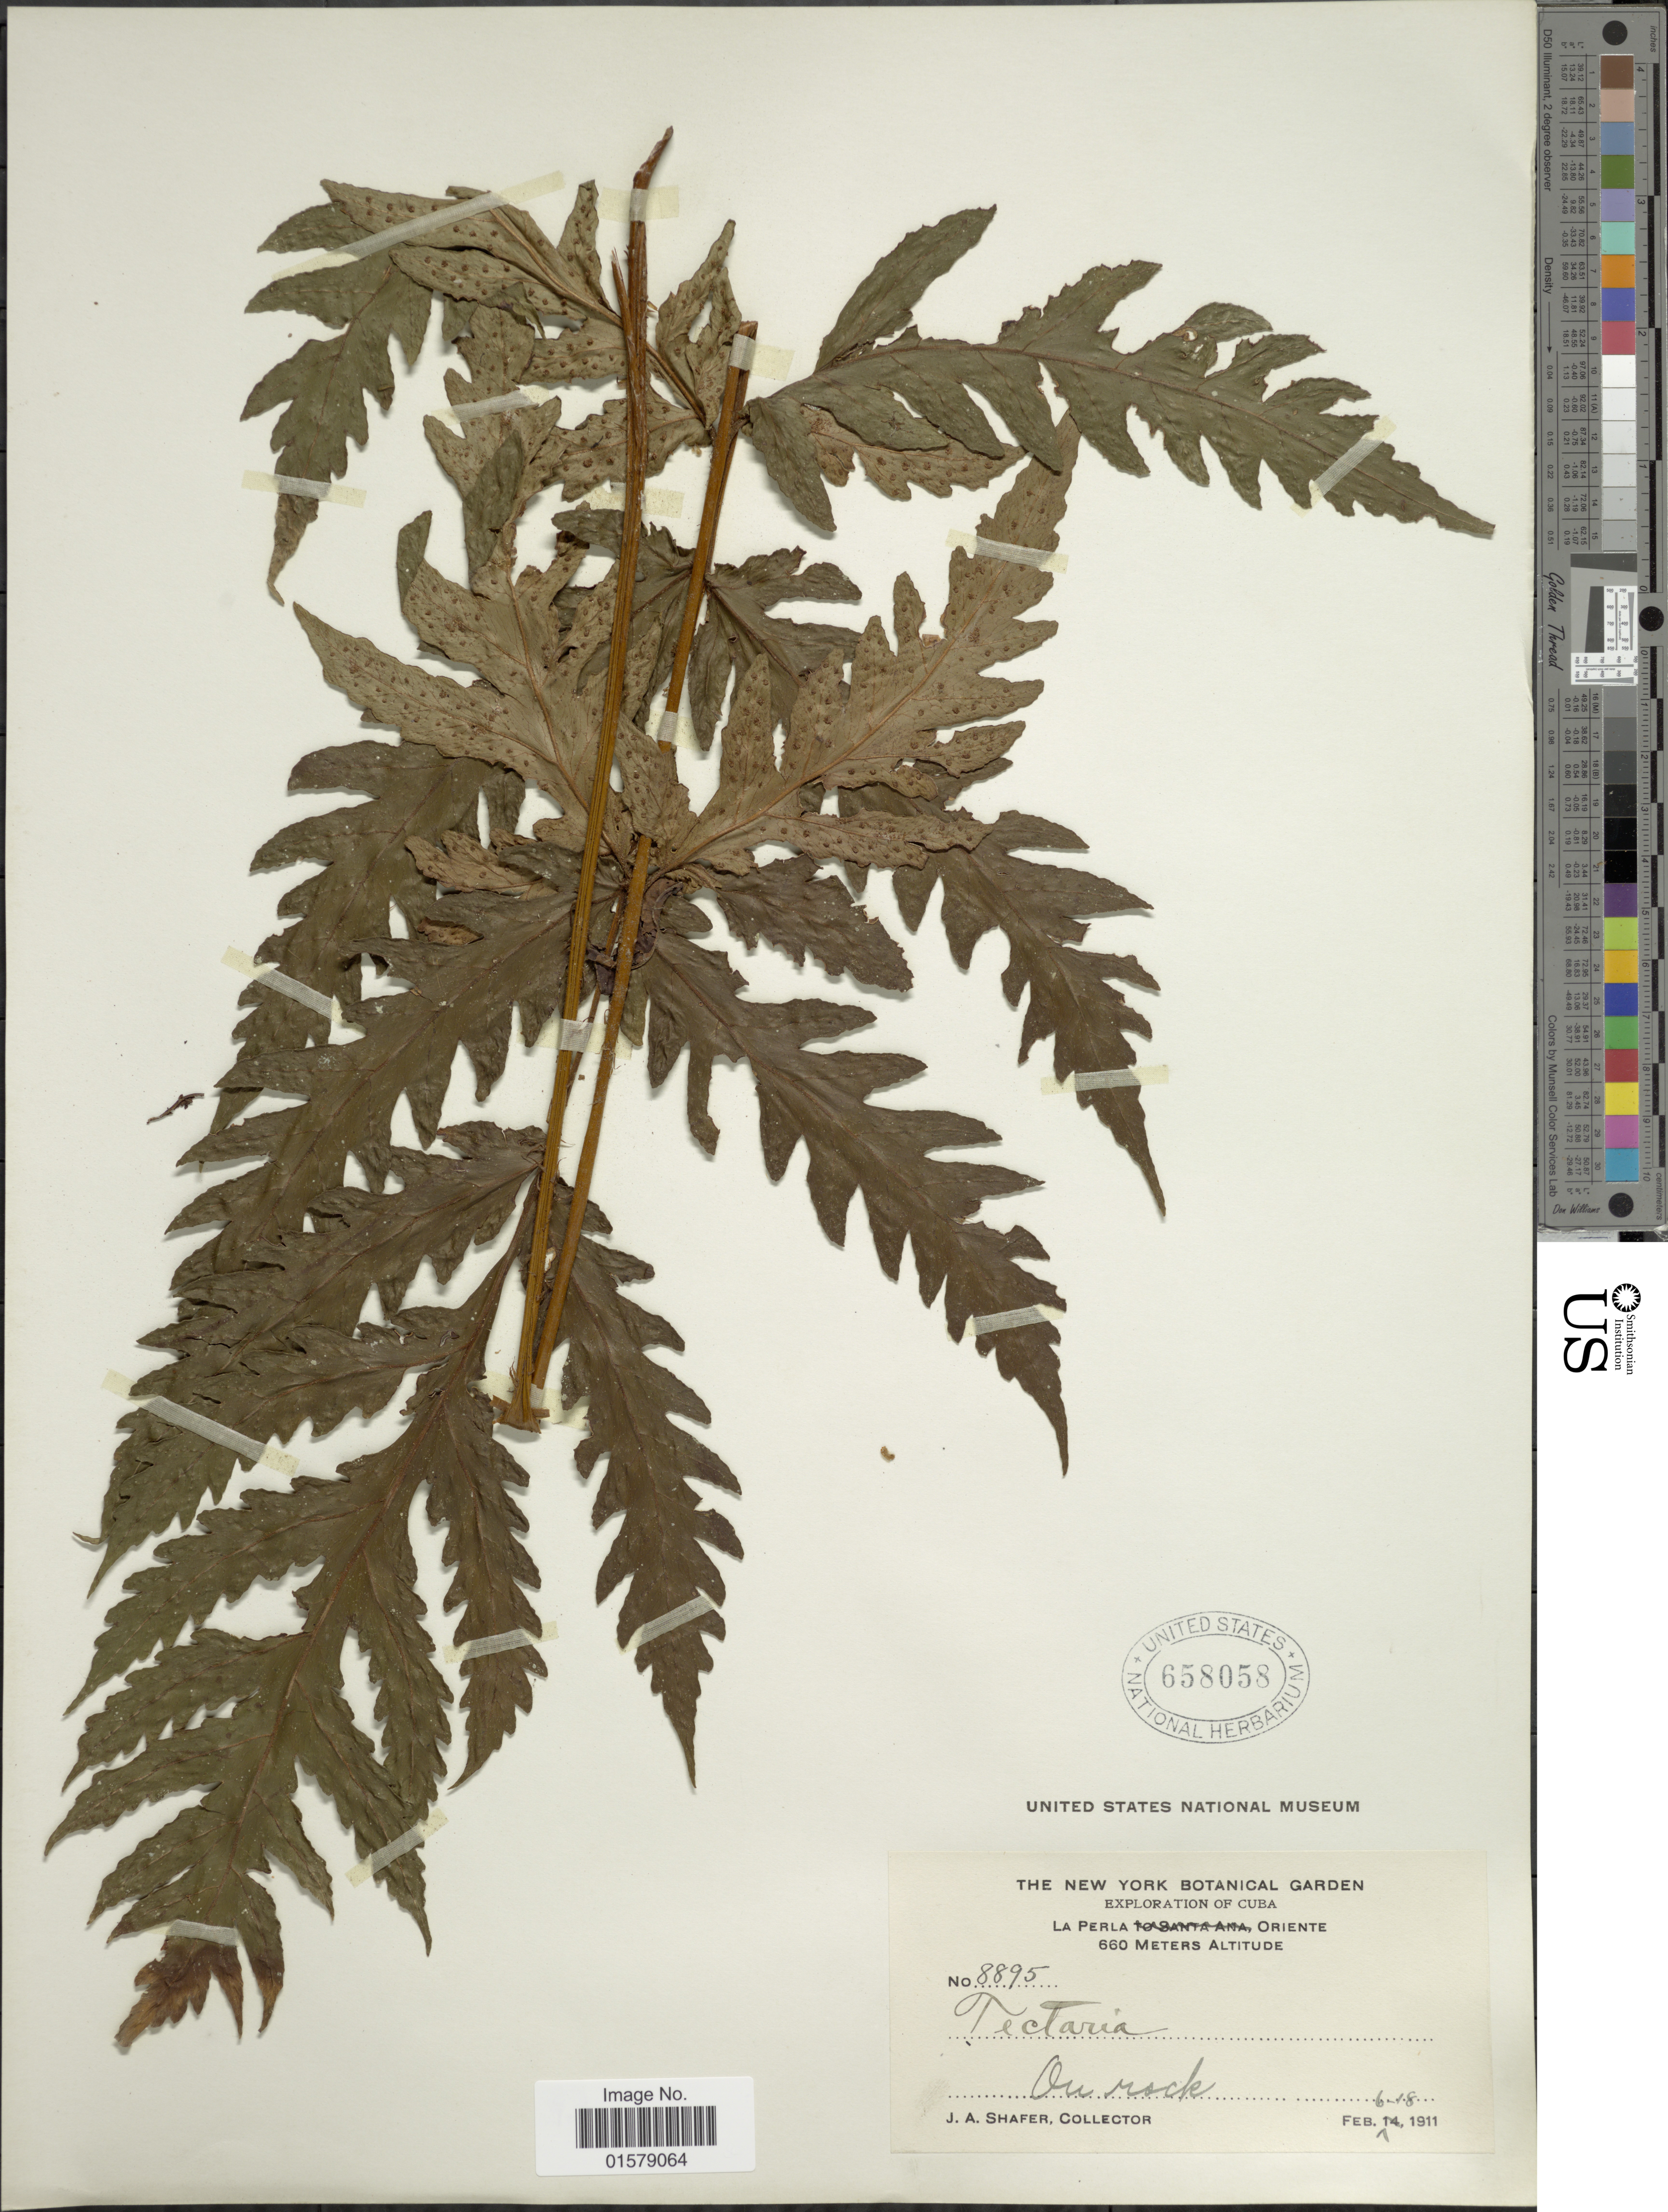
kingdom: Plantae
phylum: Tracheophyta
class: Polypodiopsida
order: Polypodiales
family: Tectariaceae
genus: Tectaria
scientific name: Tectaria cicutaria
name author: (L.) Copel.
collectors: J. A. Shafer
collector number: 8895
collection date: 1911-02-06/1911-02-18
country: Cuba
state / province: Oriente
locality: La Perla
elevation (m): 660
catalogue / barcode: US 658058